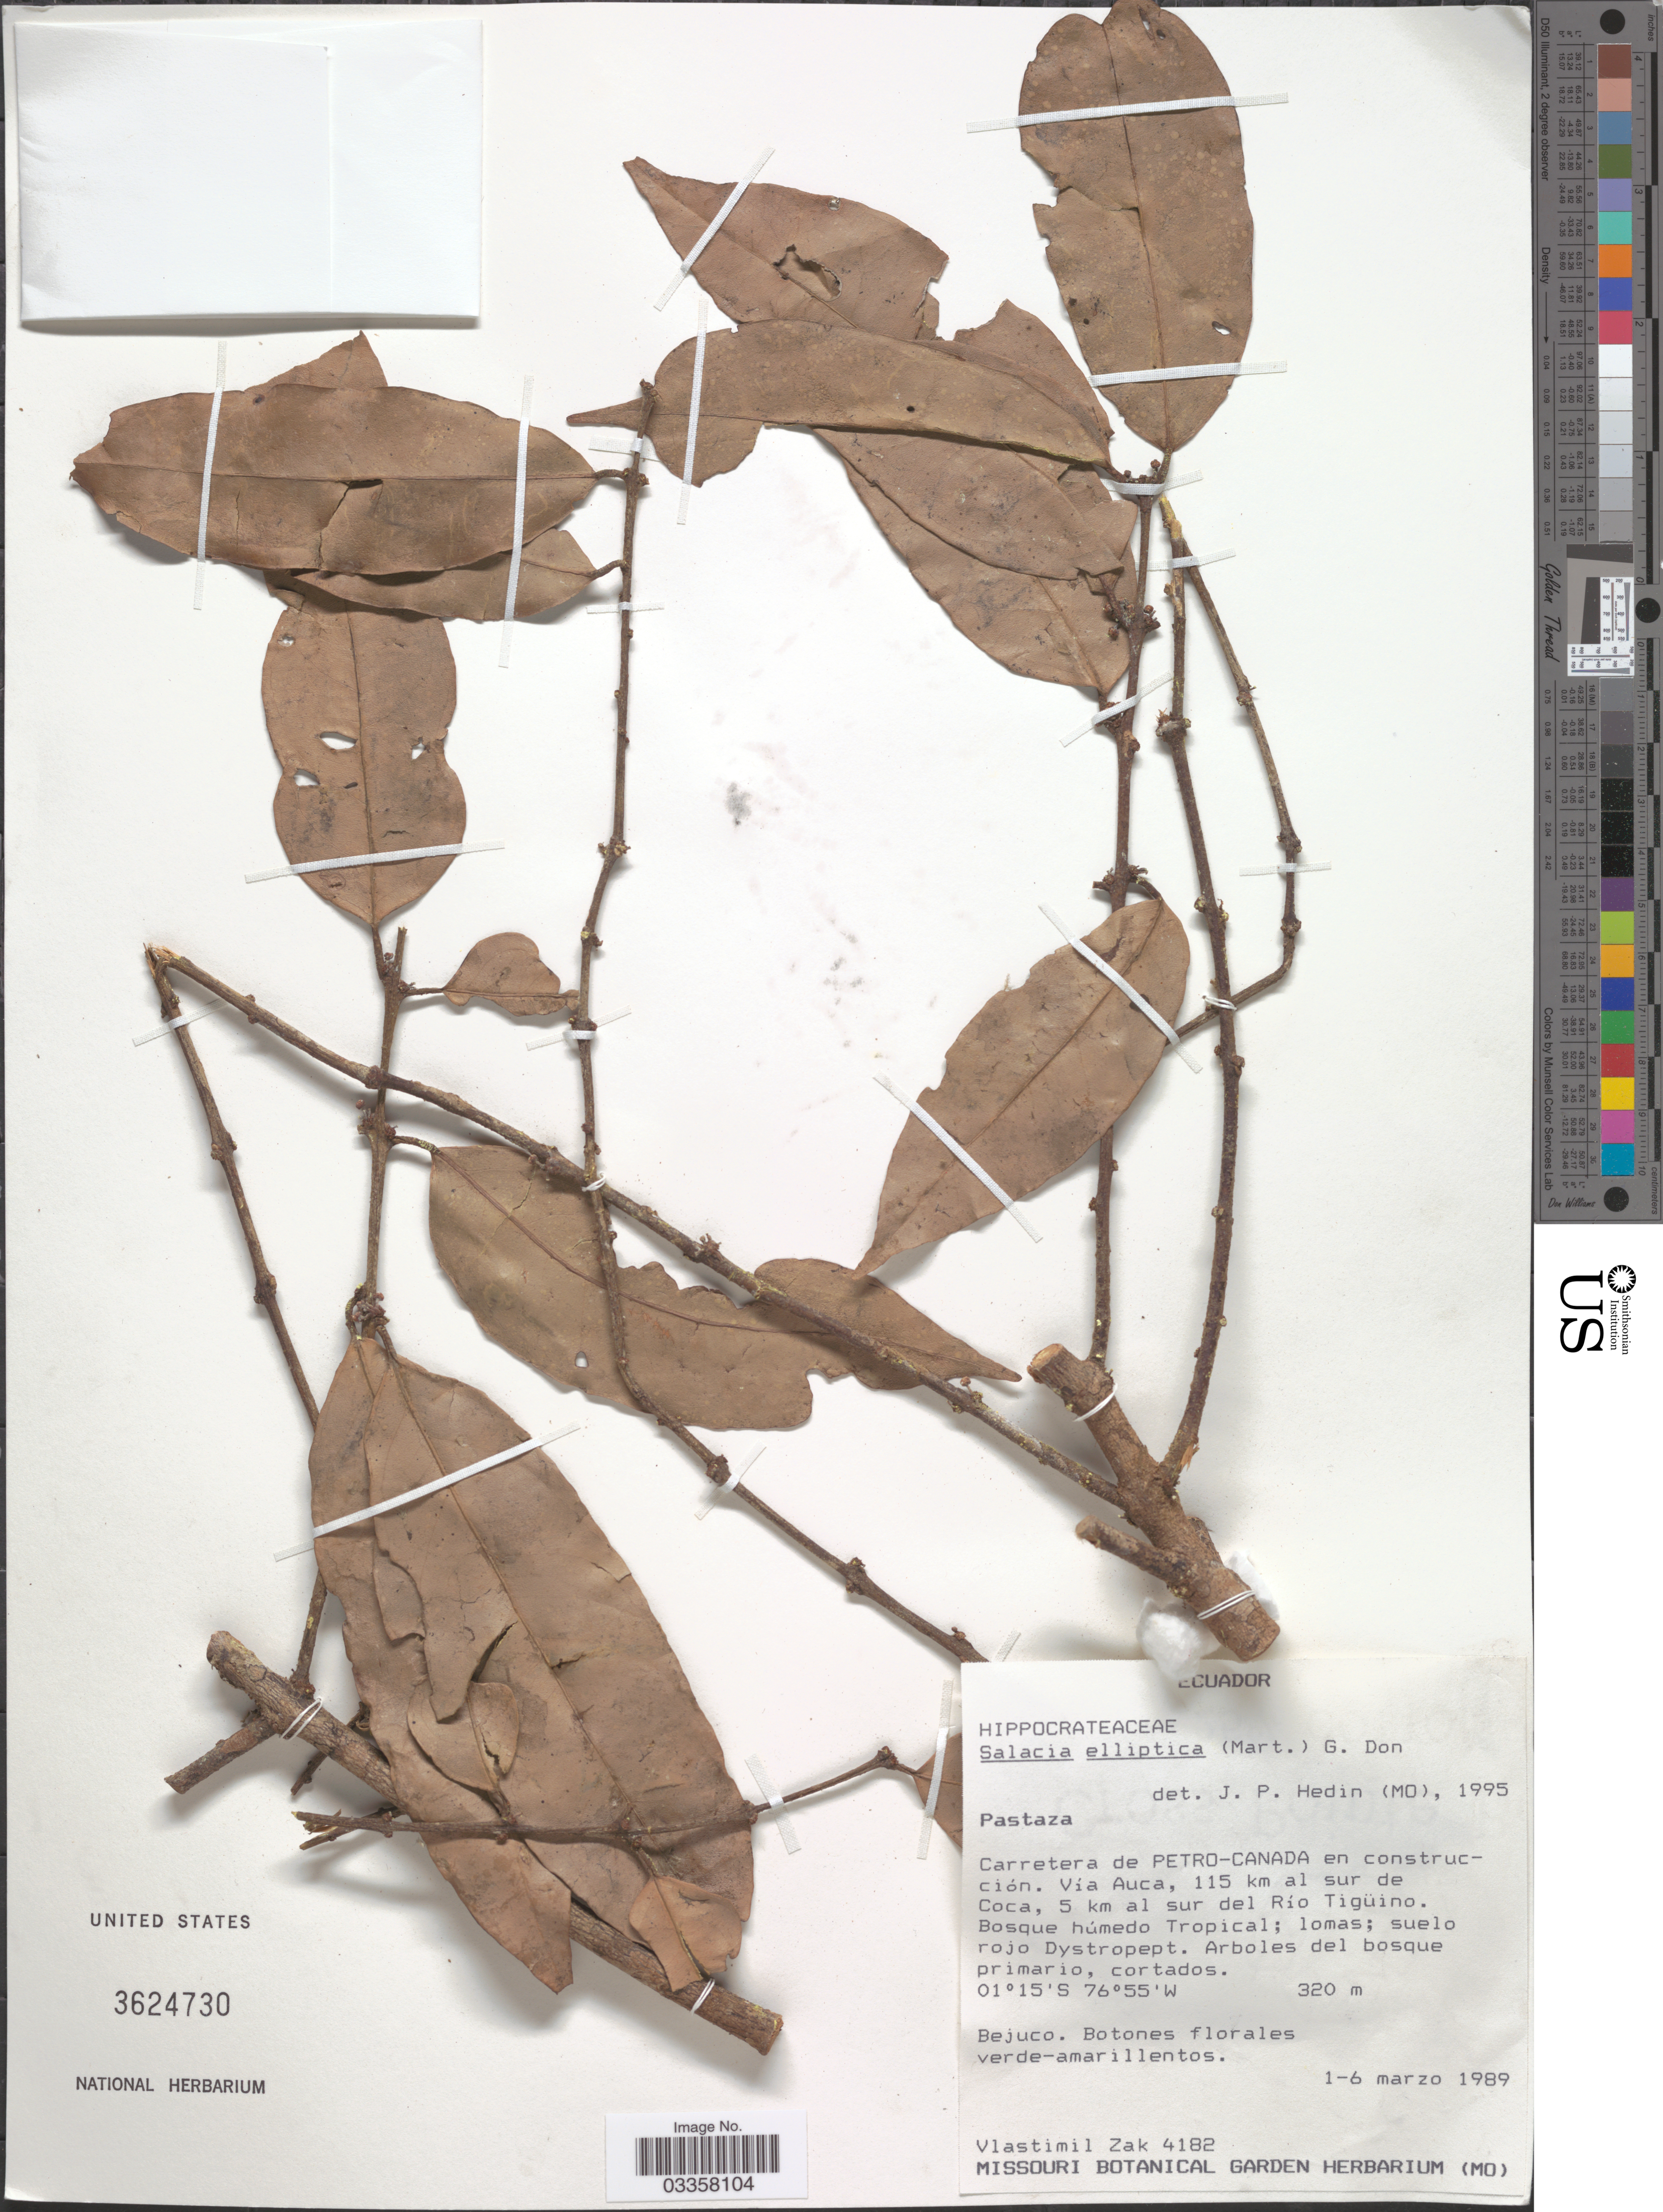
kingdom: Plantae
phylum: Tracheophyta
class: Magnoliopsida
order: Celastrales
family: Celastraceae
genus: Salacia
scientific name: Salacia elliptica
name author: (Mart. ex Schult.) G. Don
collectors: V. Zak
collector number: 4182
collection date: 1989-03-01/1989-03-06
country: Ecuador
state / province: Pastaza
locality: Carretera de Petro-Canada en construcción. Vía Auca, 115 km al sur de Coca, 5 km al Sur del Río Tigüino.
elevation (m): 320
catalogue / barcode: US 3624730